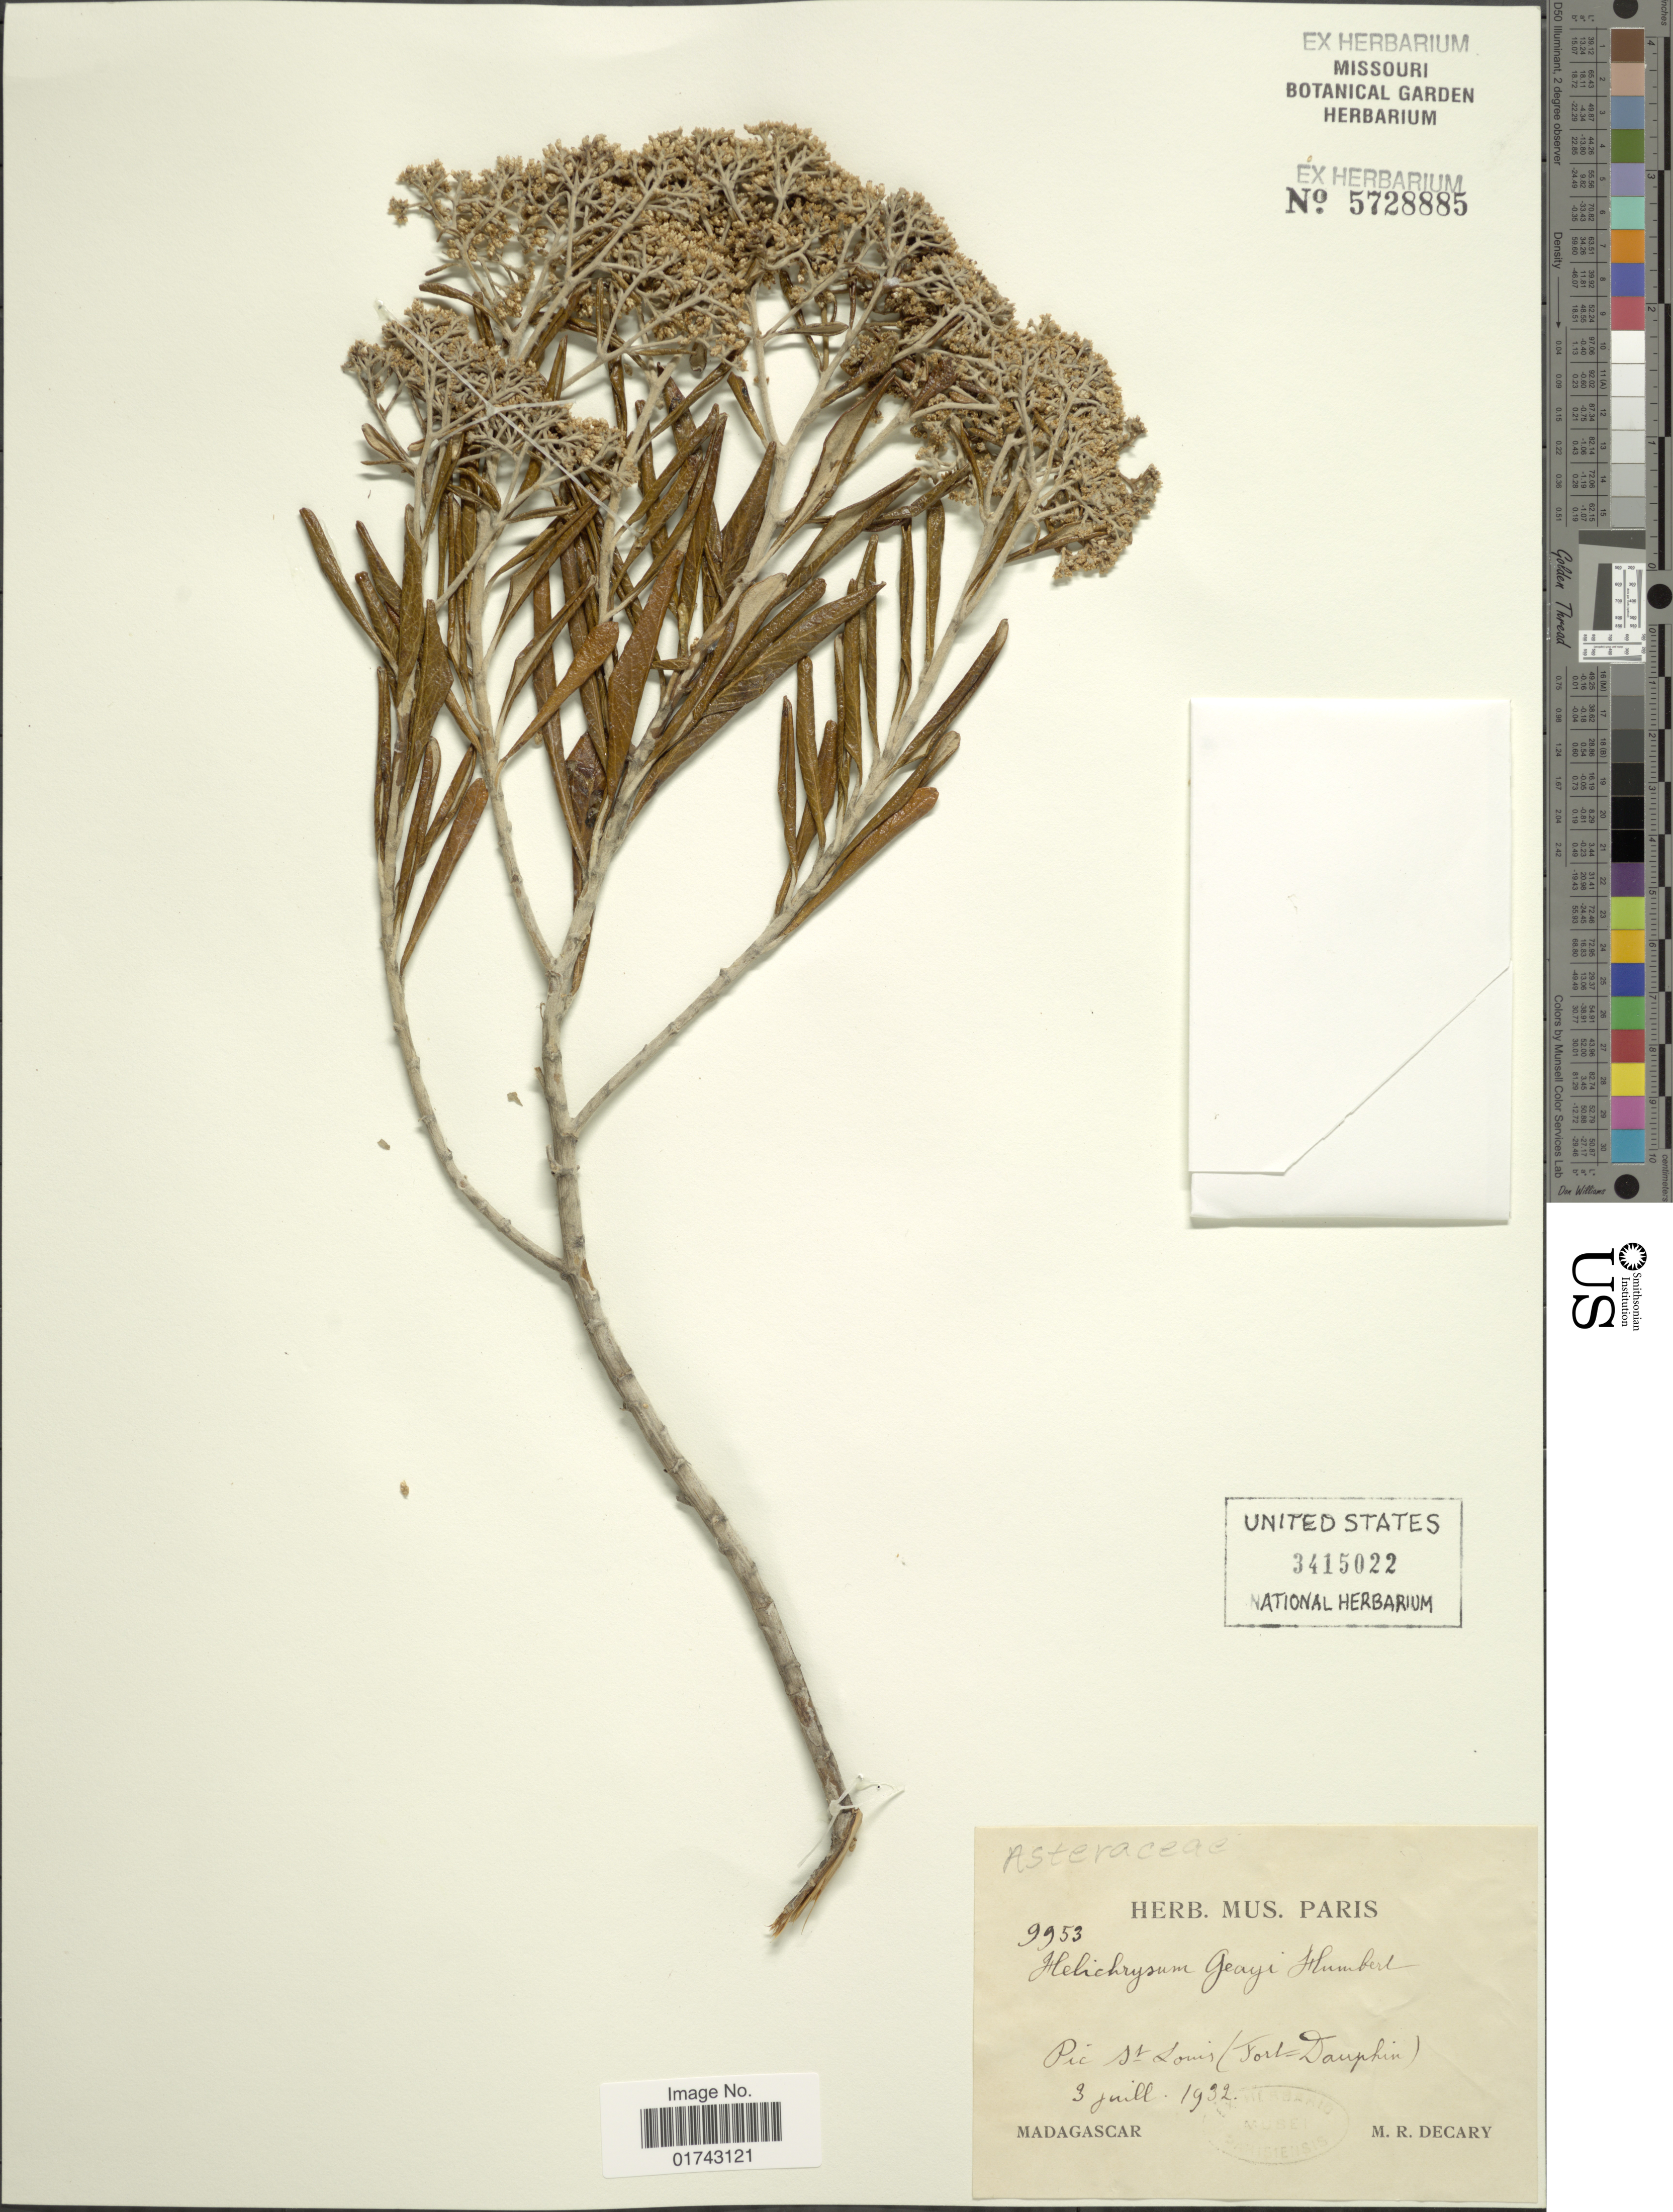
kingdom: Plantae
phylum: Tracheophyta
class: Magnoliopsida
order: Asterales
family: Asteraceae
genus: Helichrysum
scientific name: Helichrysum geayi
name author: Humbert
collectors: R. Decary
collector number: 9953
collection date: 1932-07-03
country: Madagascar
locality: Pie St. Louis (Fort Dauphin)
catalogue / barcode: US 3415022